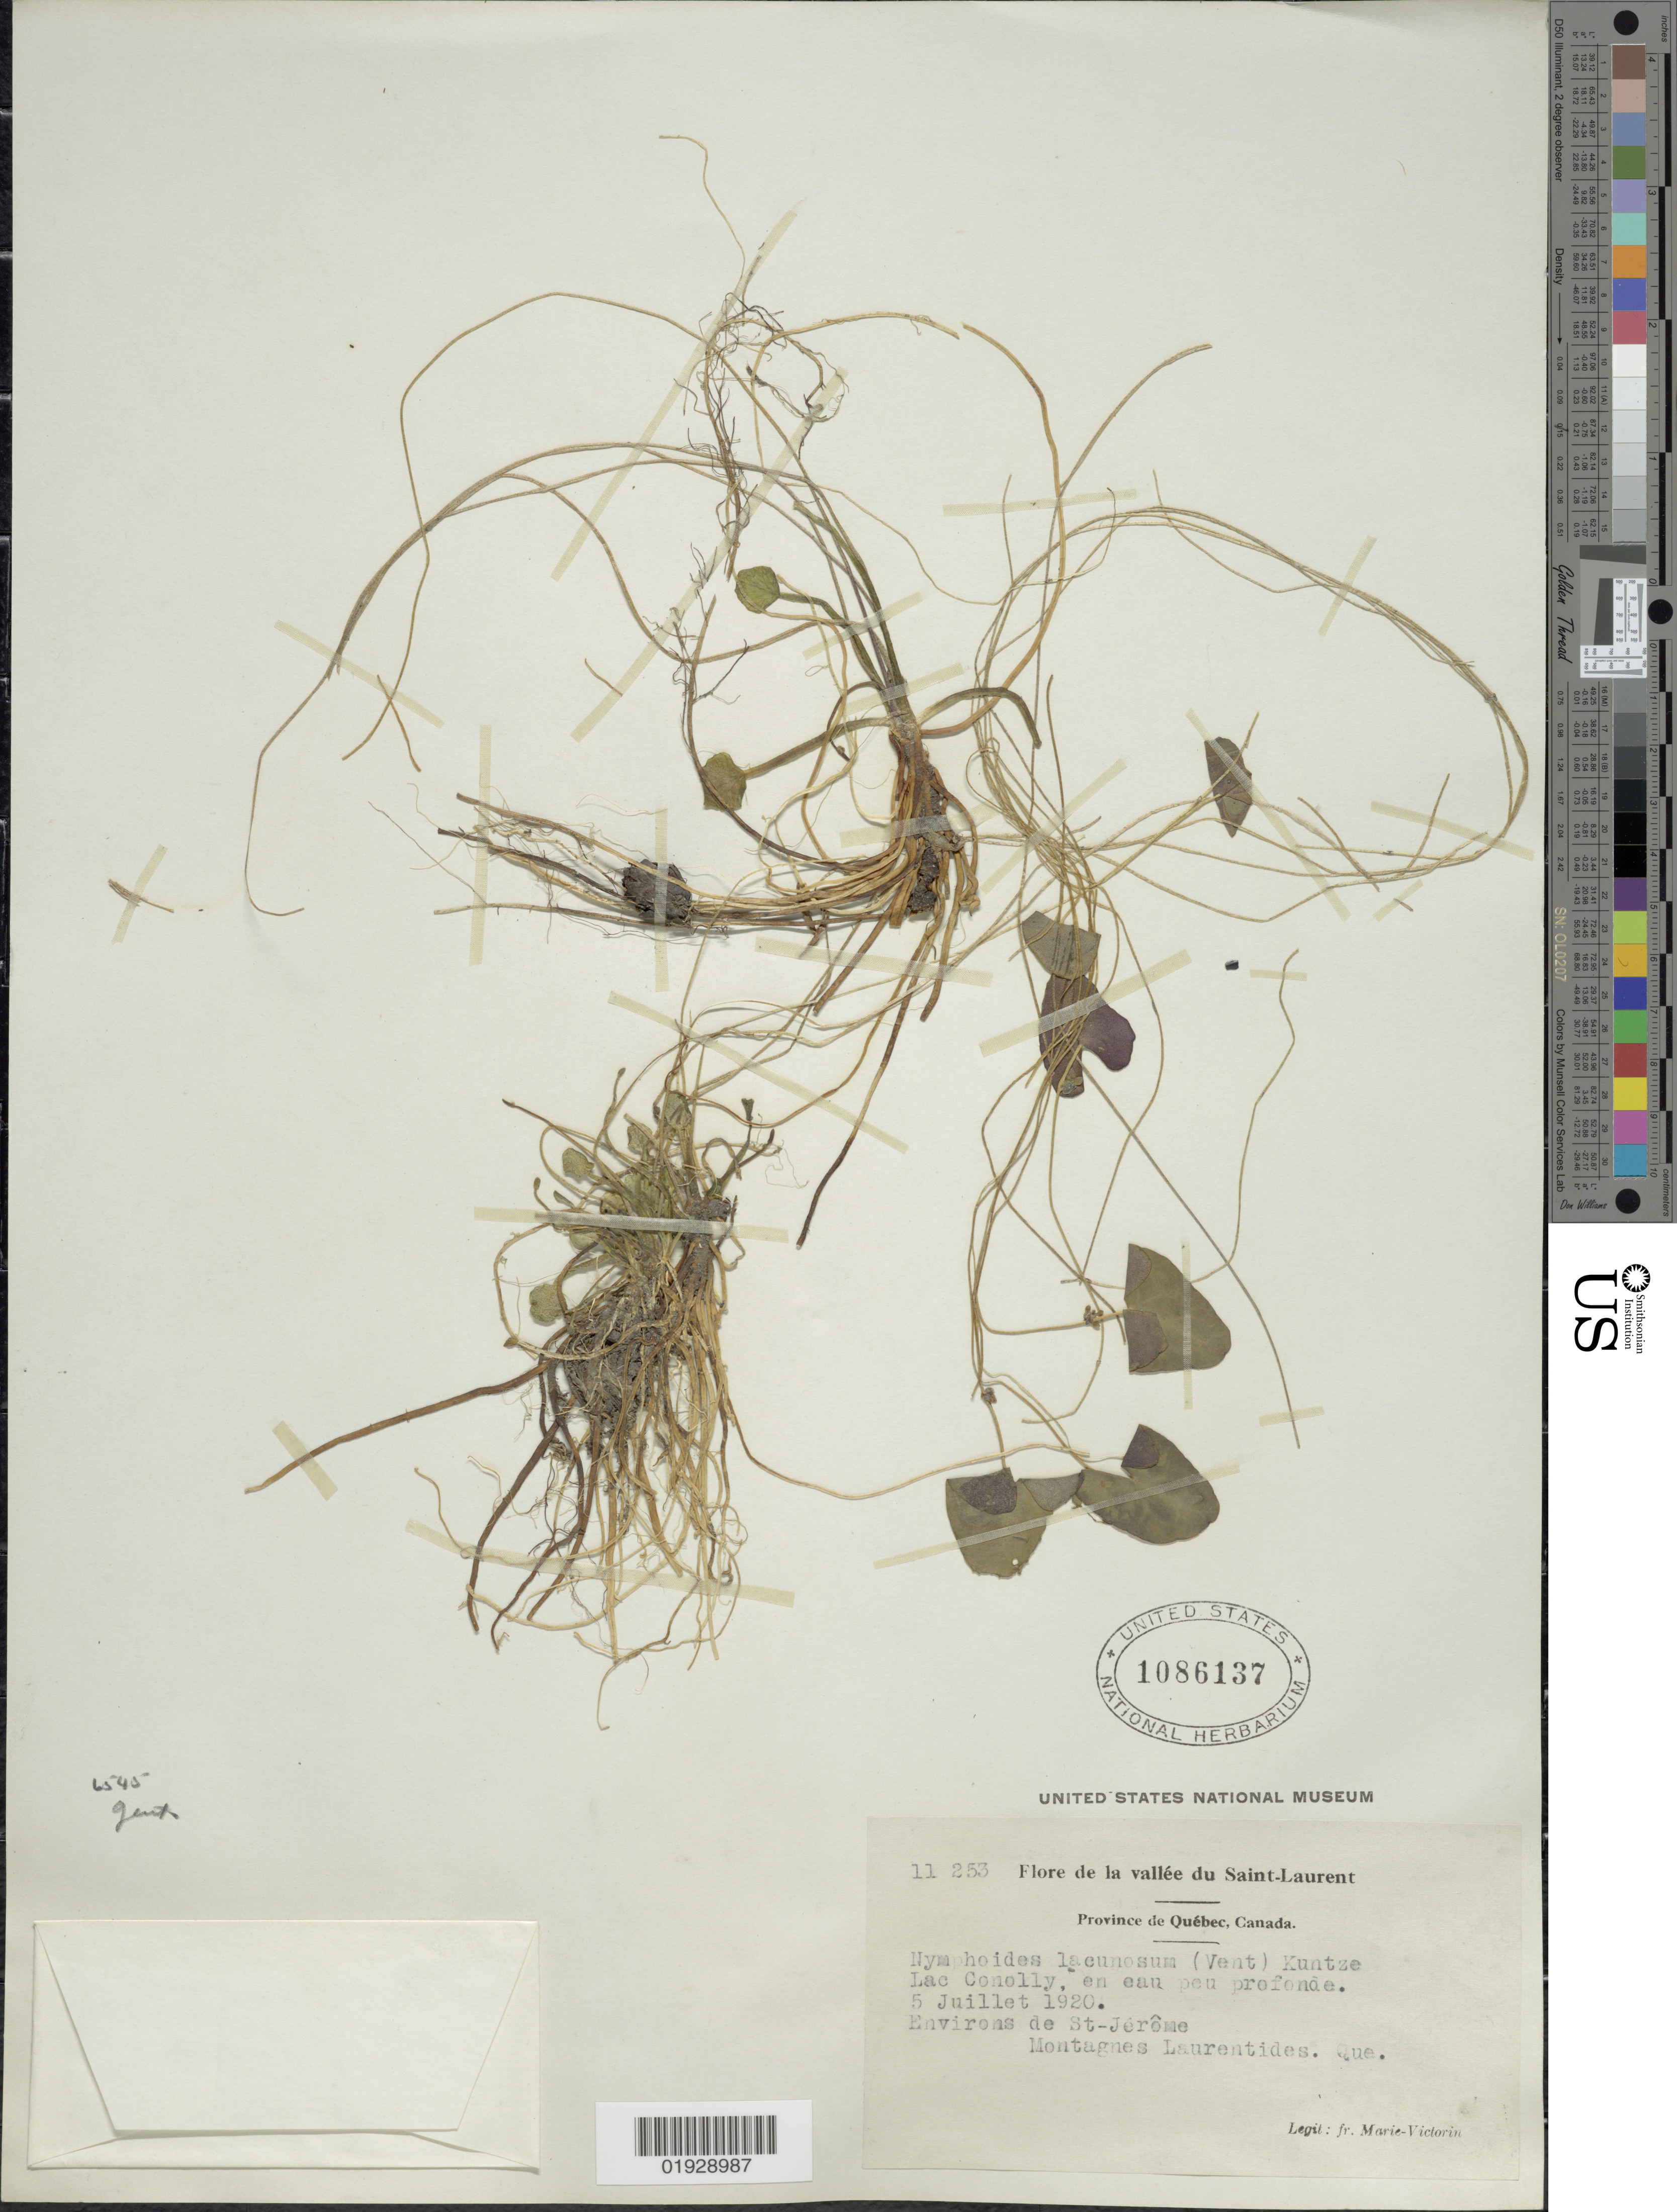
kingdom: Plantae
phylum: Tracheophyta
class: Magnoliopsida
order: Asterales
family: Menyanthaceae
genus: Nymphoides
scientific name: Nymphoides lacunosum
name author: Fernald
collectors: Fr. Marie-Victorin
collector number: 11253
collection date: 1920-07-05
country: Canada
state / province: Quebec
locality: De la vallée du Saint-Laurent, Province de Québec, Lac Conolly, Environs de St-Jérôme, Montagnes Laurentides. Que.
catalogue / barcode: US 1086137